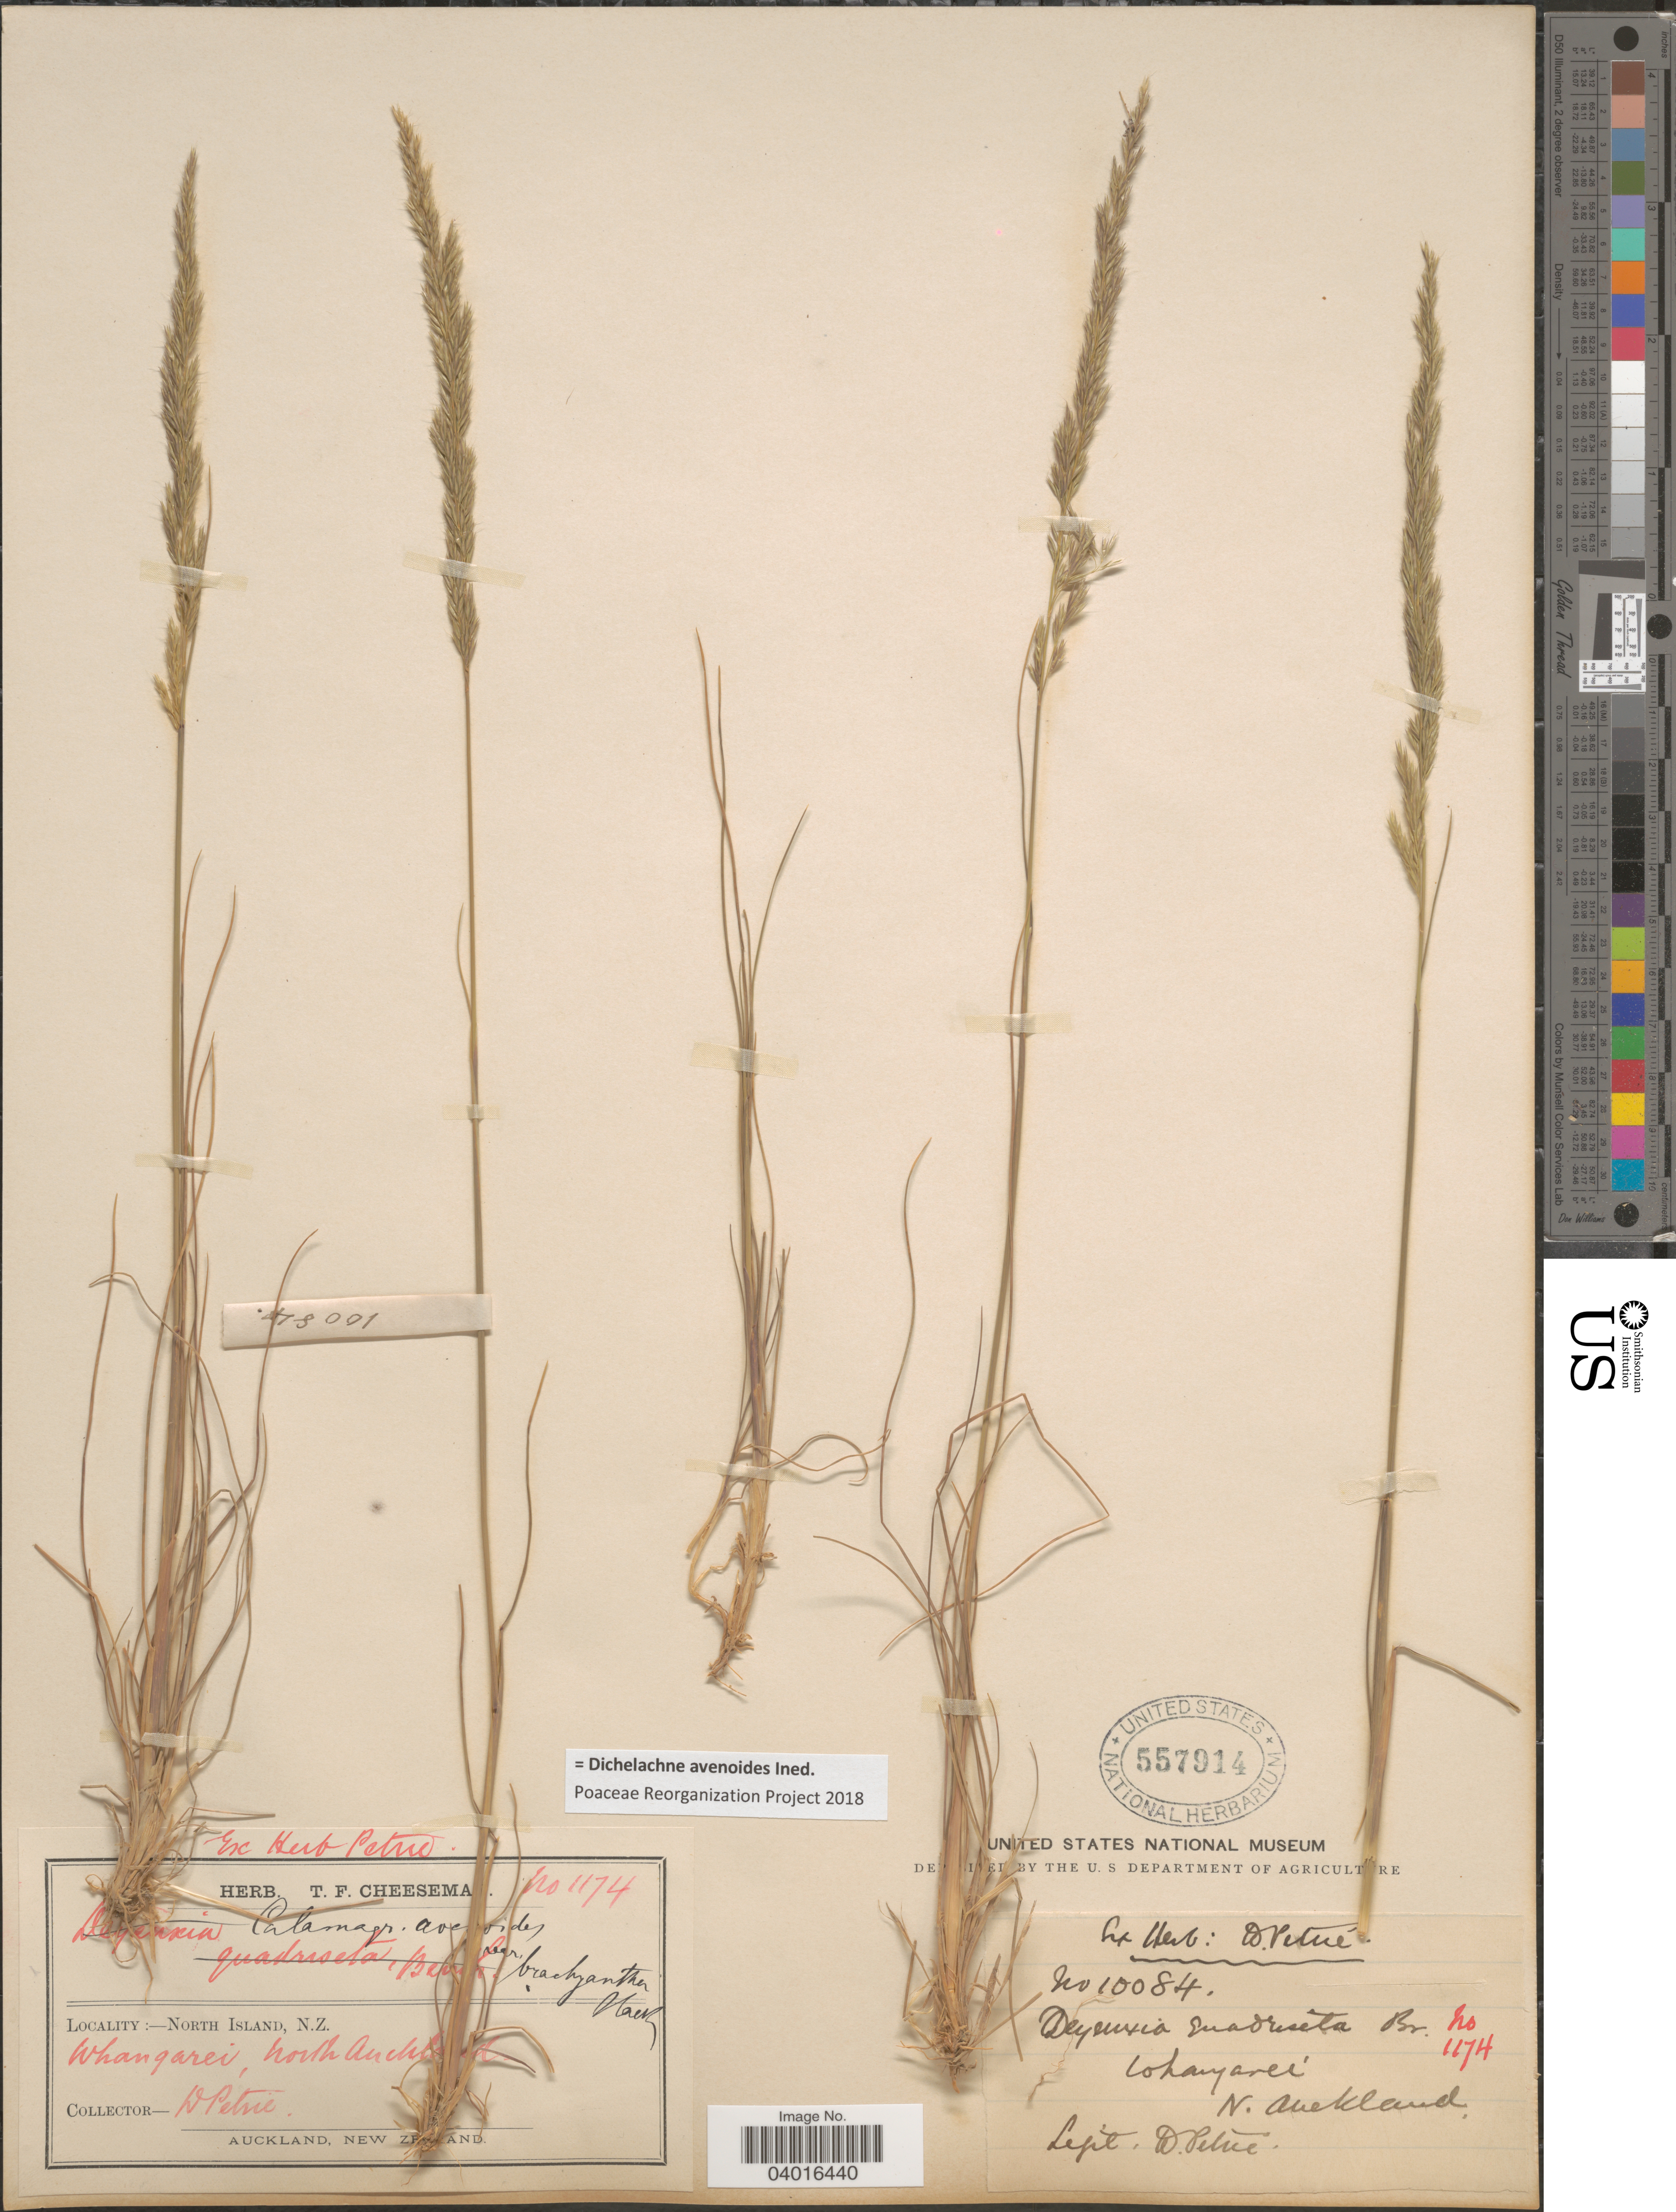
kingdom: Plantae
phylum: Tracheophyta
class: Liliopsida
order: Poales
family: Poaceae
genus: Pentapogon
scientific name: Pentapogon avenoides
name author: (Hook. f.) P.M. Peterson et al.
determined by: Wagner, W. L., (BOT), Smithsonian Institution - National Museum of Natural History (UNITED STATES)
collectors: D. Petrie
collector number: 1174/10084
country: New Zealand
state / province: Auckland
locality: North Island. Whangarei, North Auckland.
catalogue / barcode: US 557914